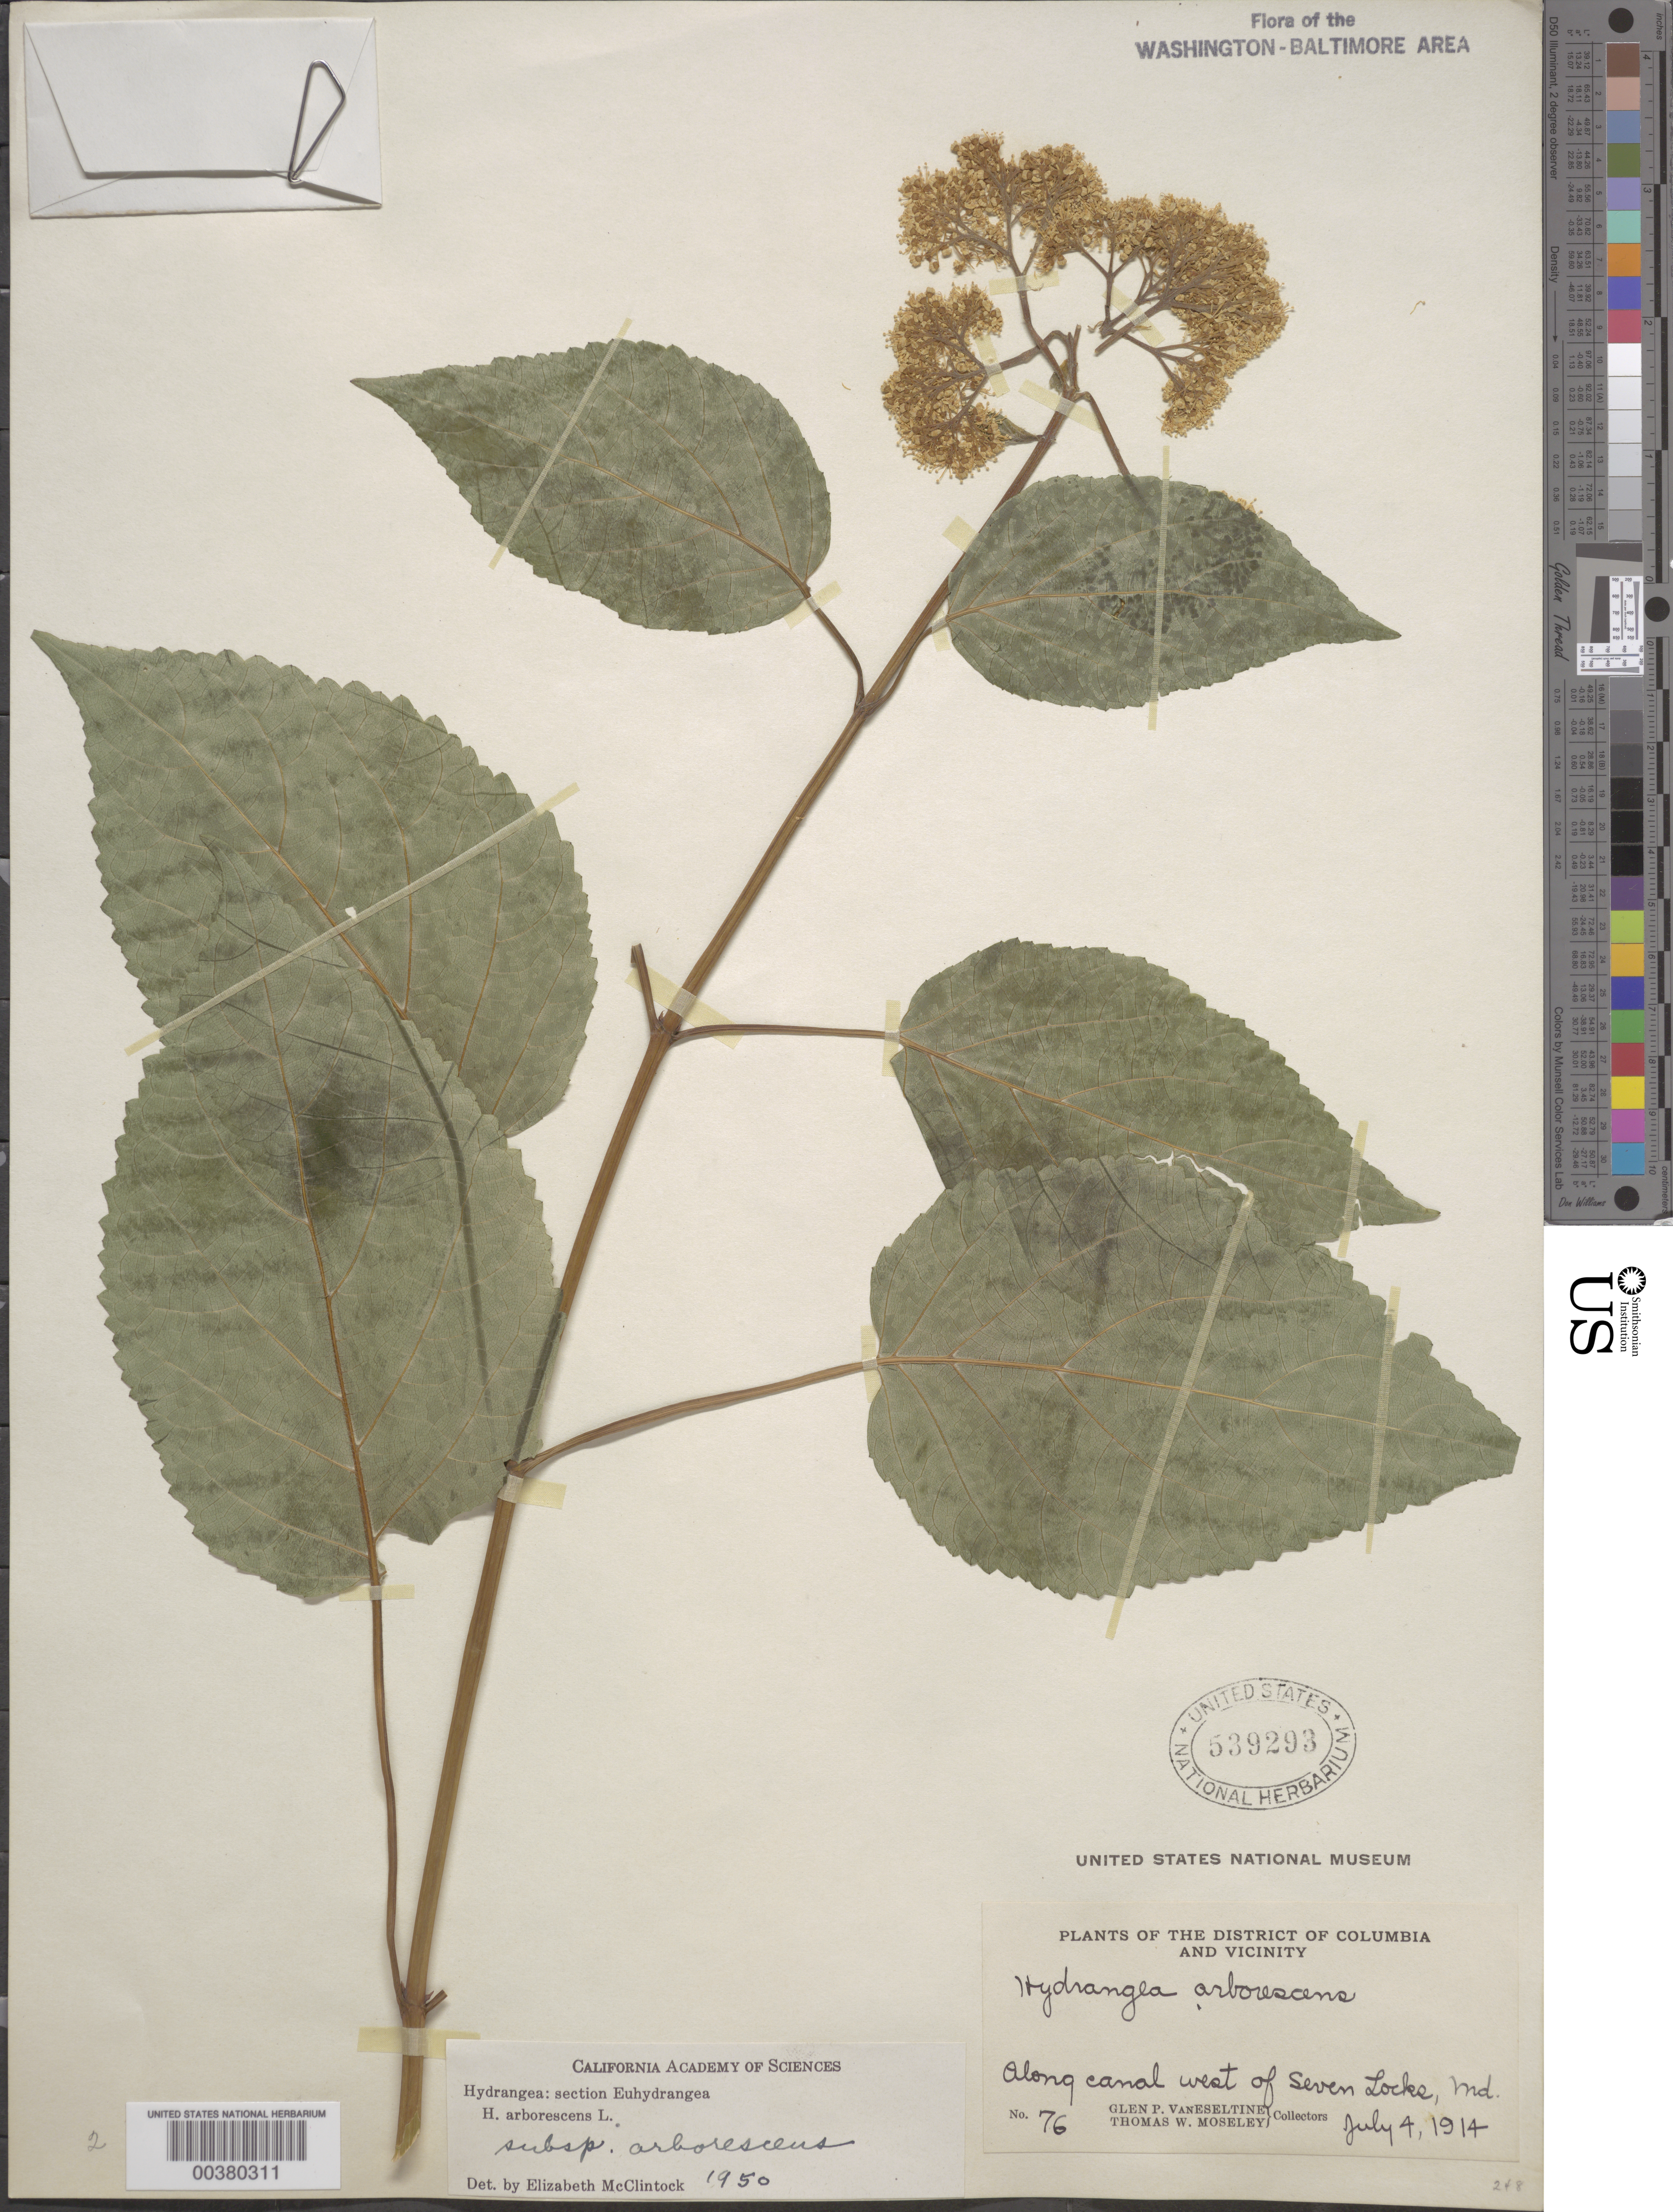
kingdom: Plantae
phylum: Tracheophyta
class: Magnoliopsida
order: Cornales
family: Hydrangeaceae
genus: Hydrangea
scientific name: Hydrangea arborescens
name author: L.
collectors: G. P. Van Eseltine & T. Moseley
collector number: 76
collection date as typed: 04 Jul 1914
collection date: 1914-07-04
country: United States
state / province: Maryland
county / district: Montgomery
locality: Along Canal W of Seven Locks C. & O. Canal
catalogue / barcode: US 539293